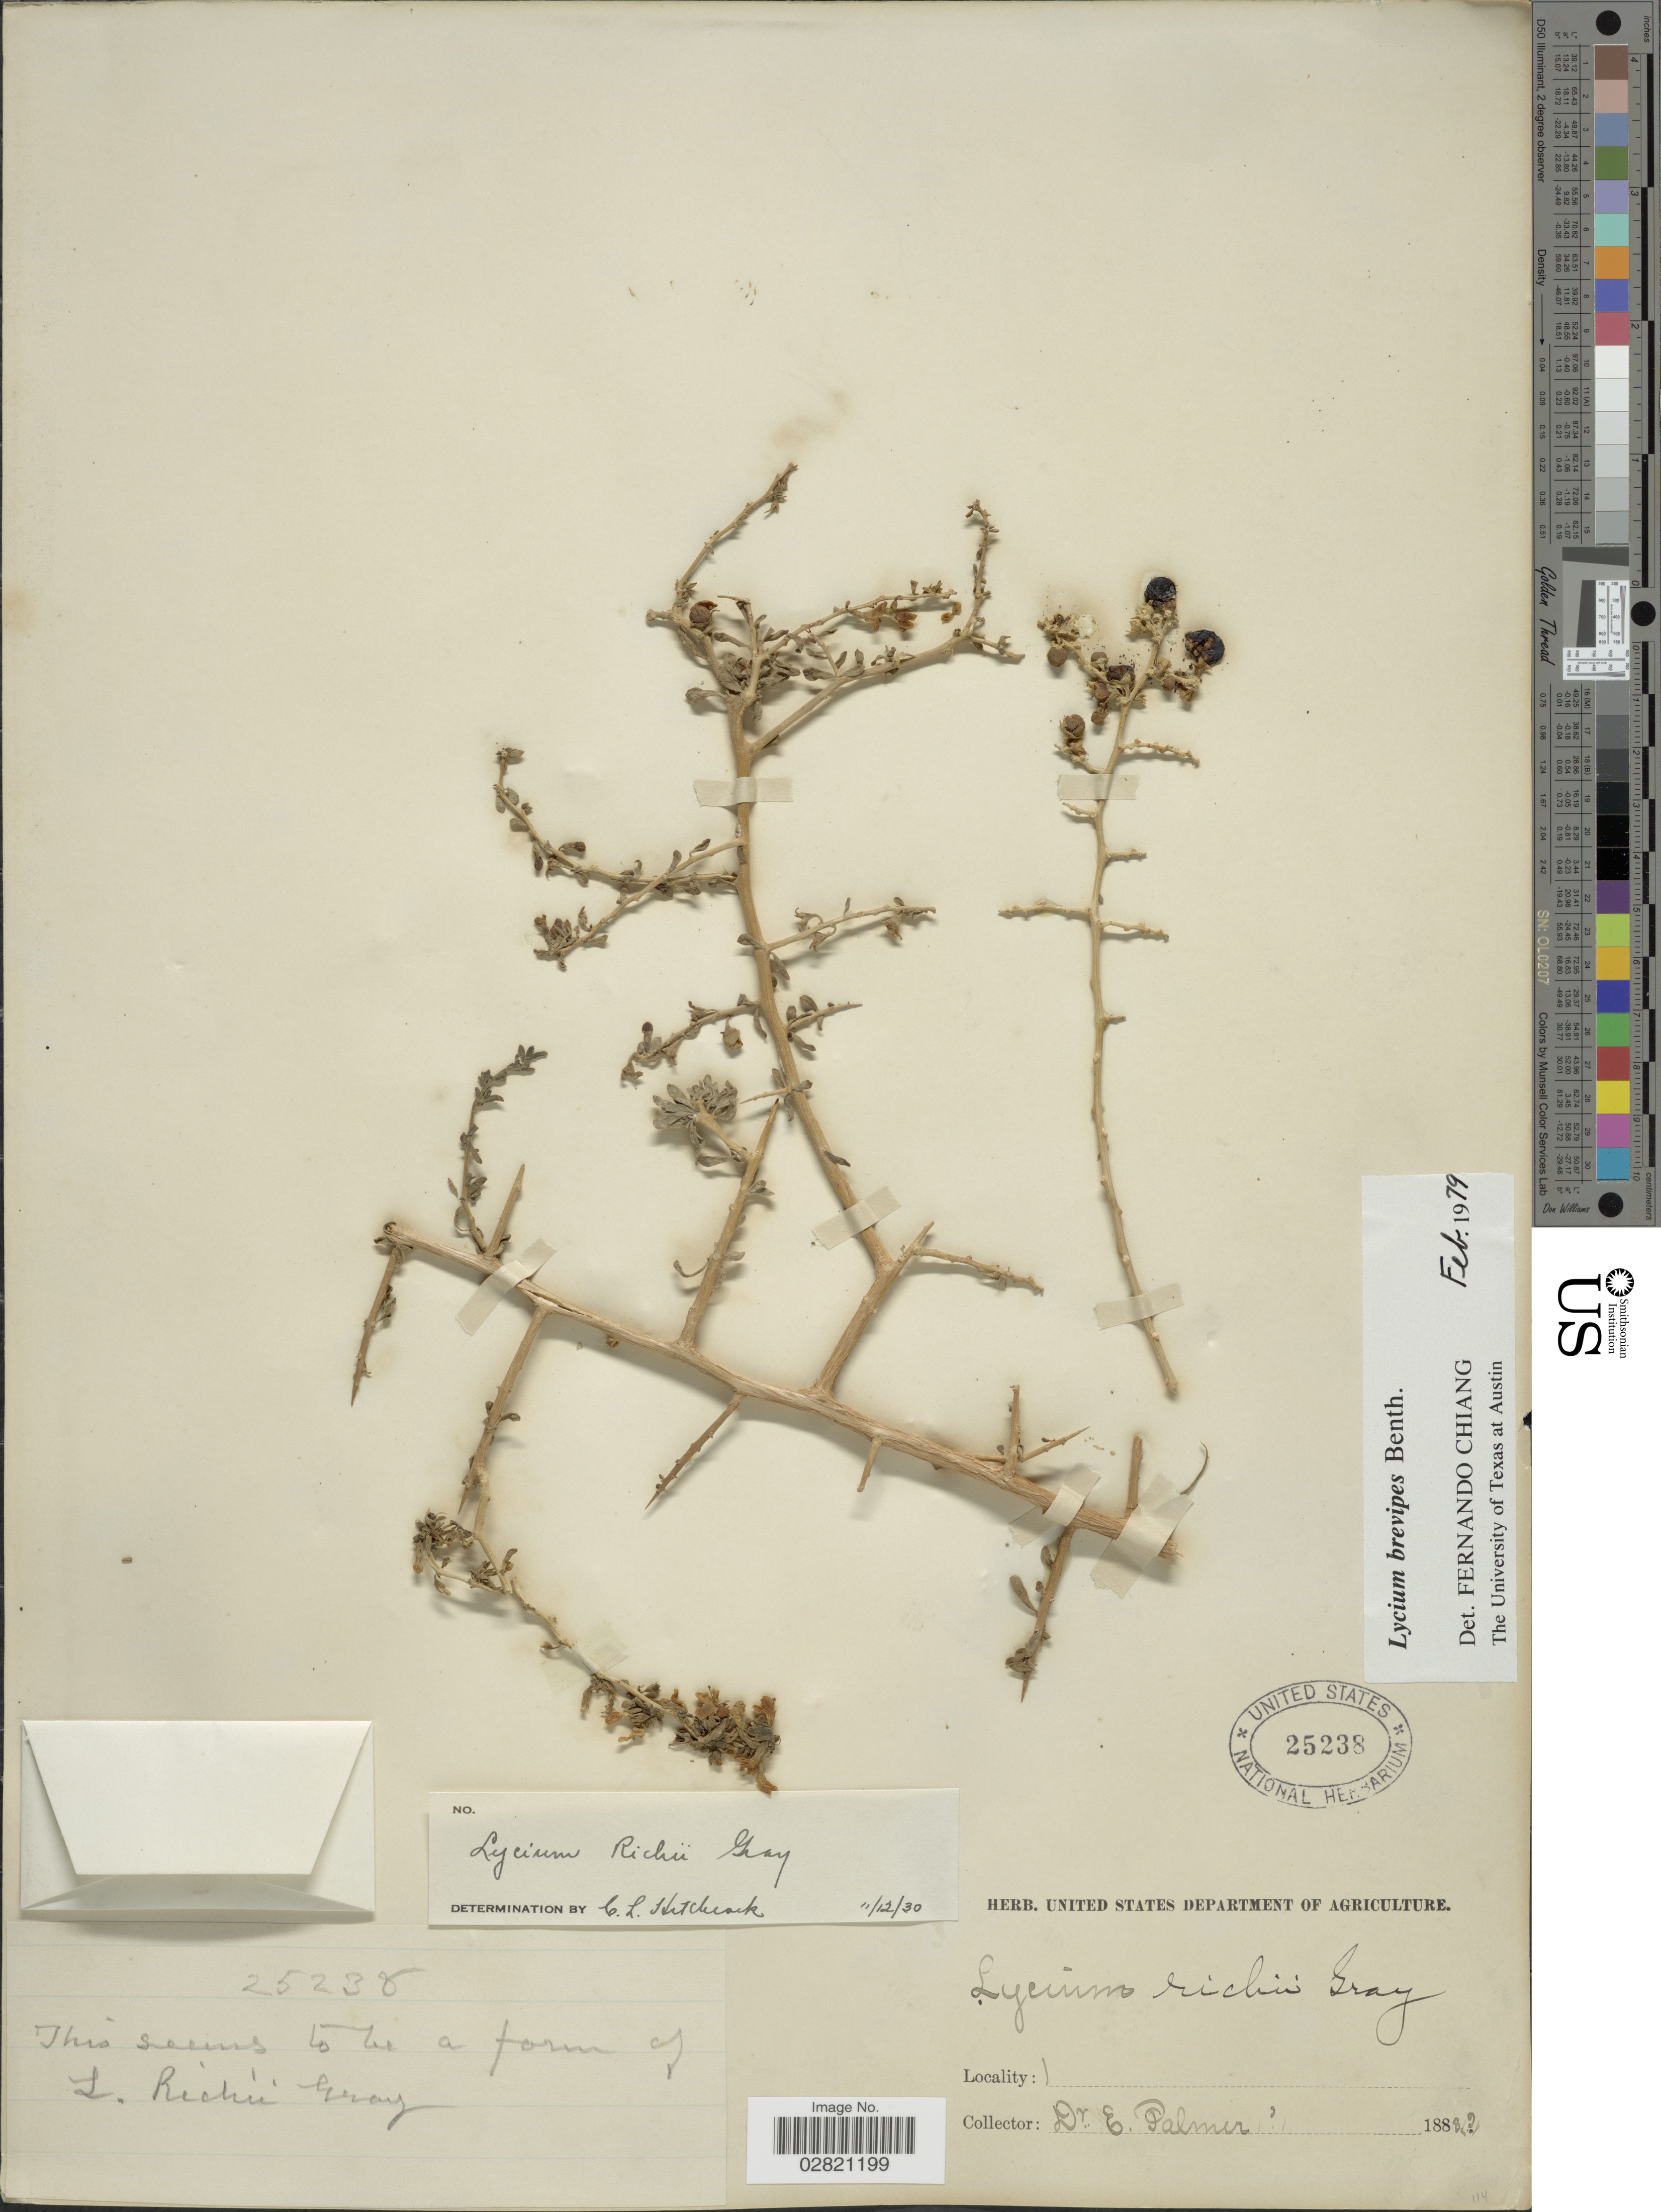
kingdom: Plantae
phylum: Tracheophyta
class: Magnoliopsida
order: Solanales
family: Solanaceae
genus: Lycium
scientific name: Lycium brevipes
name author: Benth.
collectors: E. Palmer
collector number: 25236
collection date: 1888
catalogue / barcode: US 25238